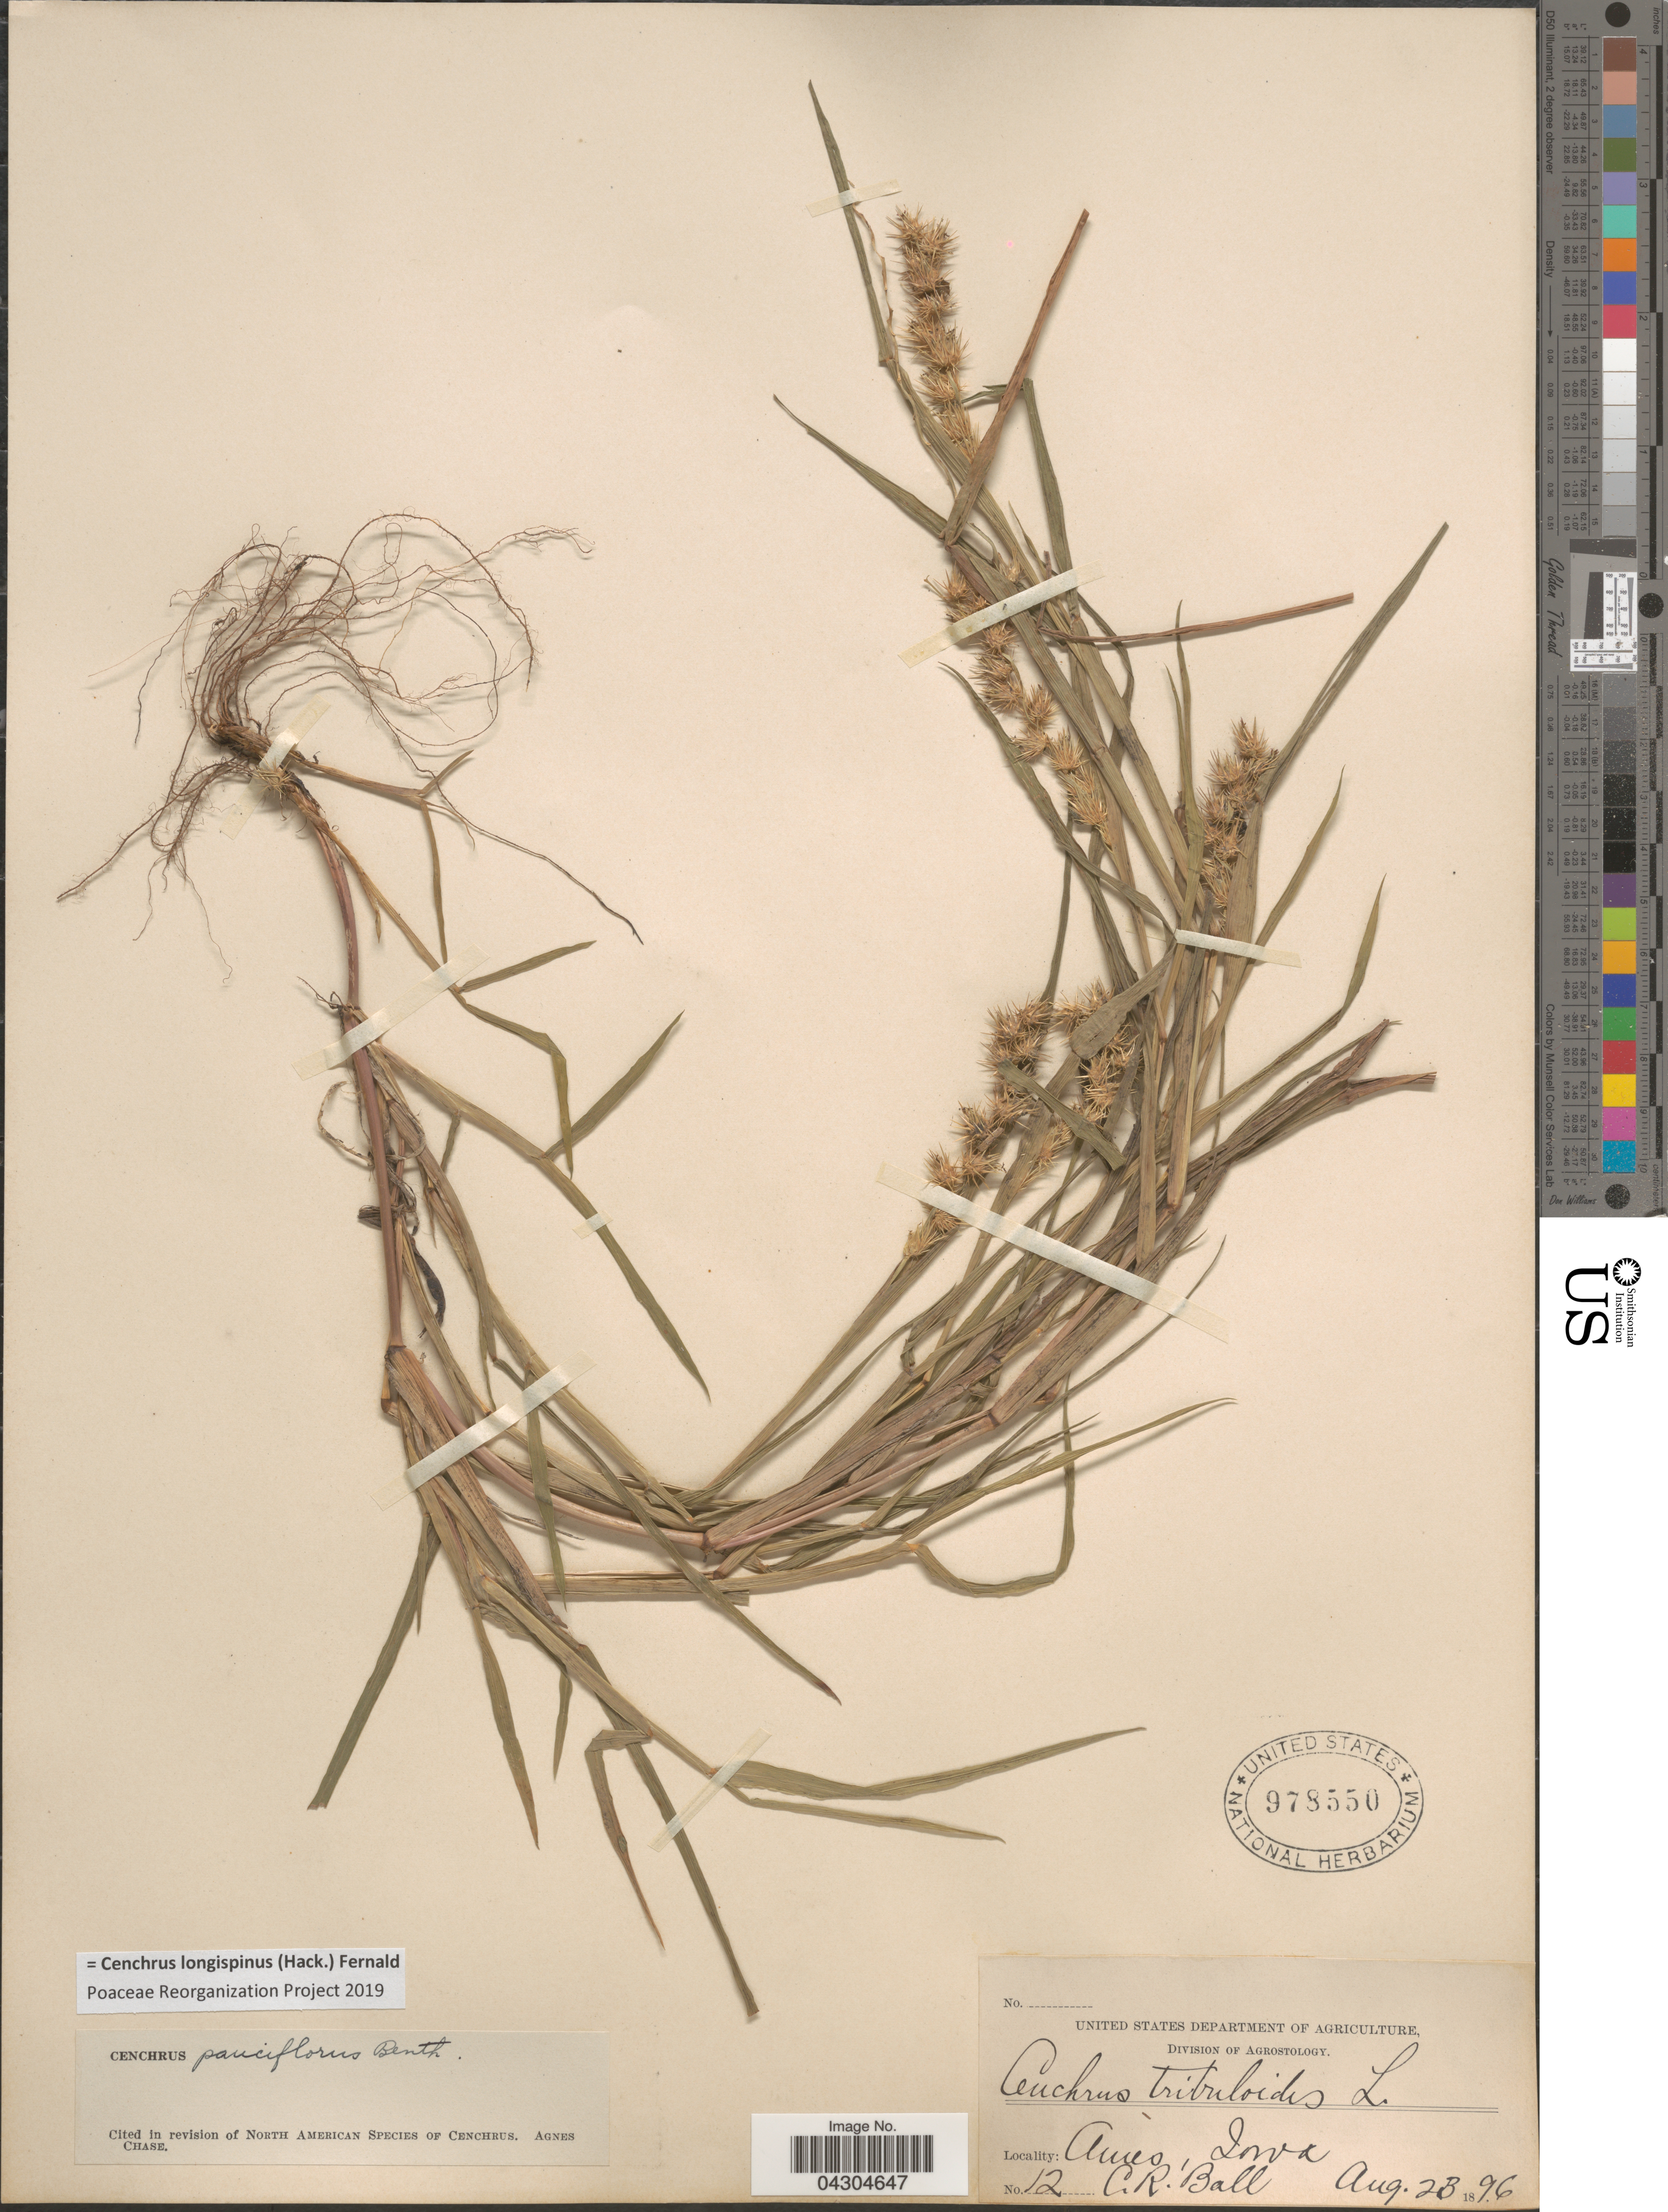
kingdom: Plantae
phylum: Tracheophyta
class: Liliopsida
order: Poales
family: Poaceae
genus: Cenchrus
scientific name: Cenchrus longispinus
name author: (Hack.) Fernald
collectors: C. R. Ball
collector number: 12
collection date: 1896-08-23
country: United States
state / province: Iowa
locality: Ames.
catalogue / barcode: US 978550